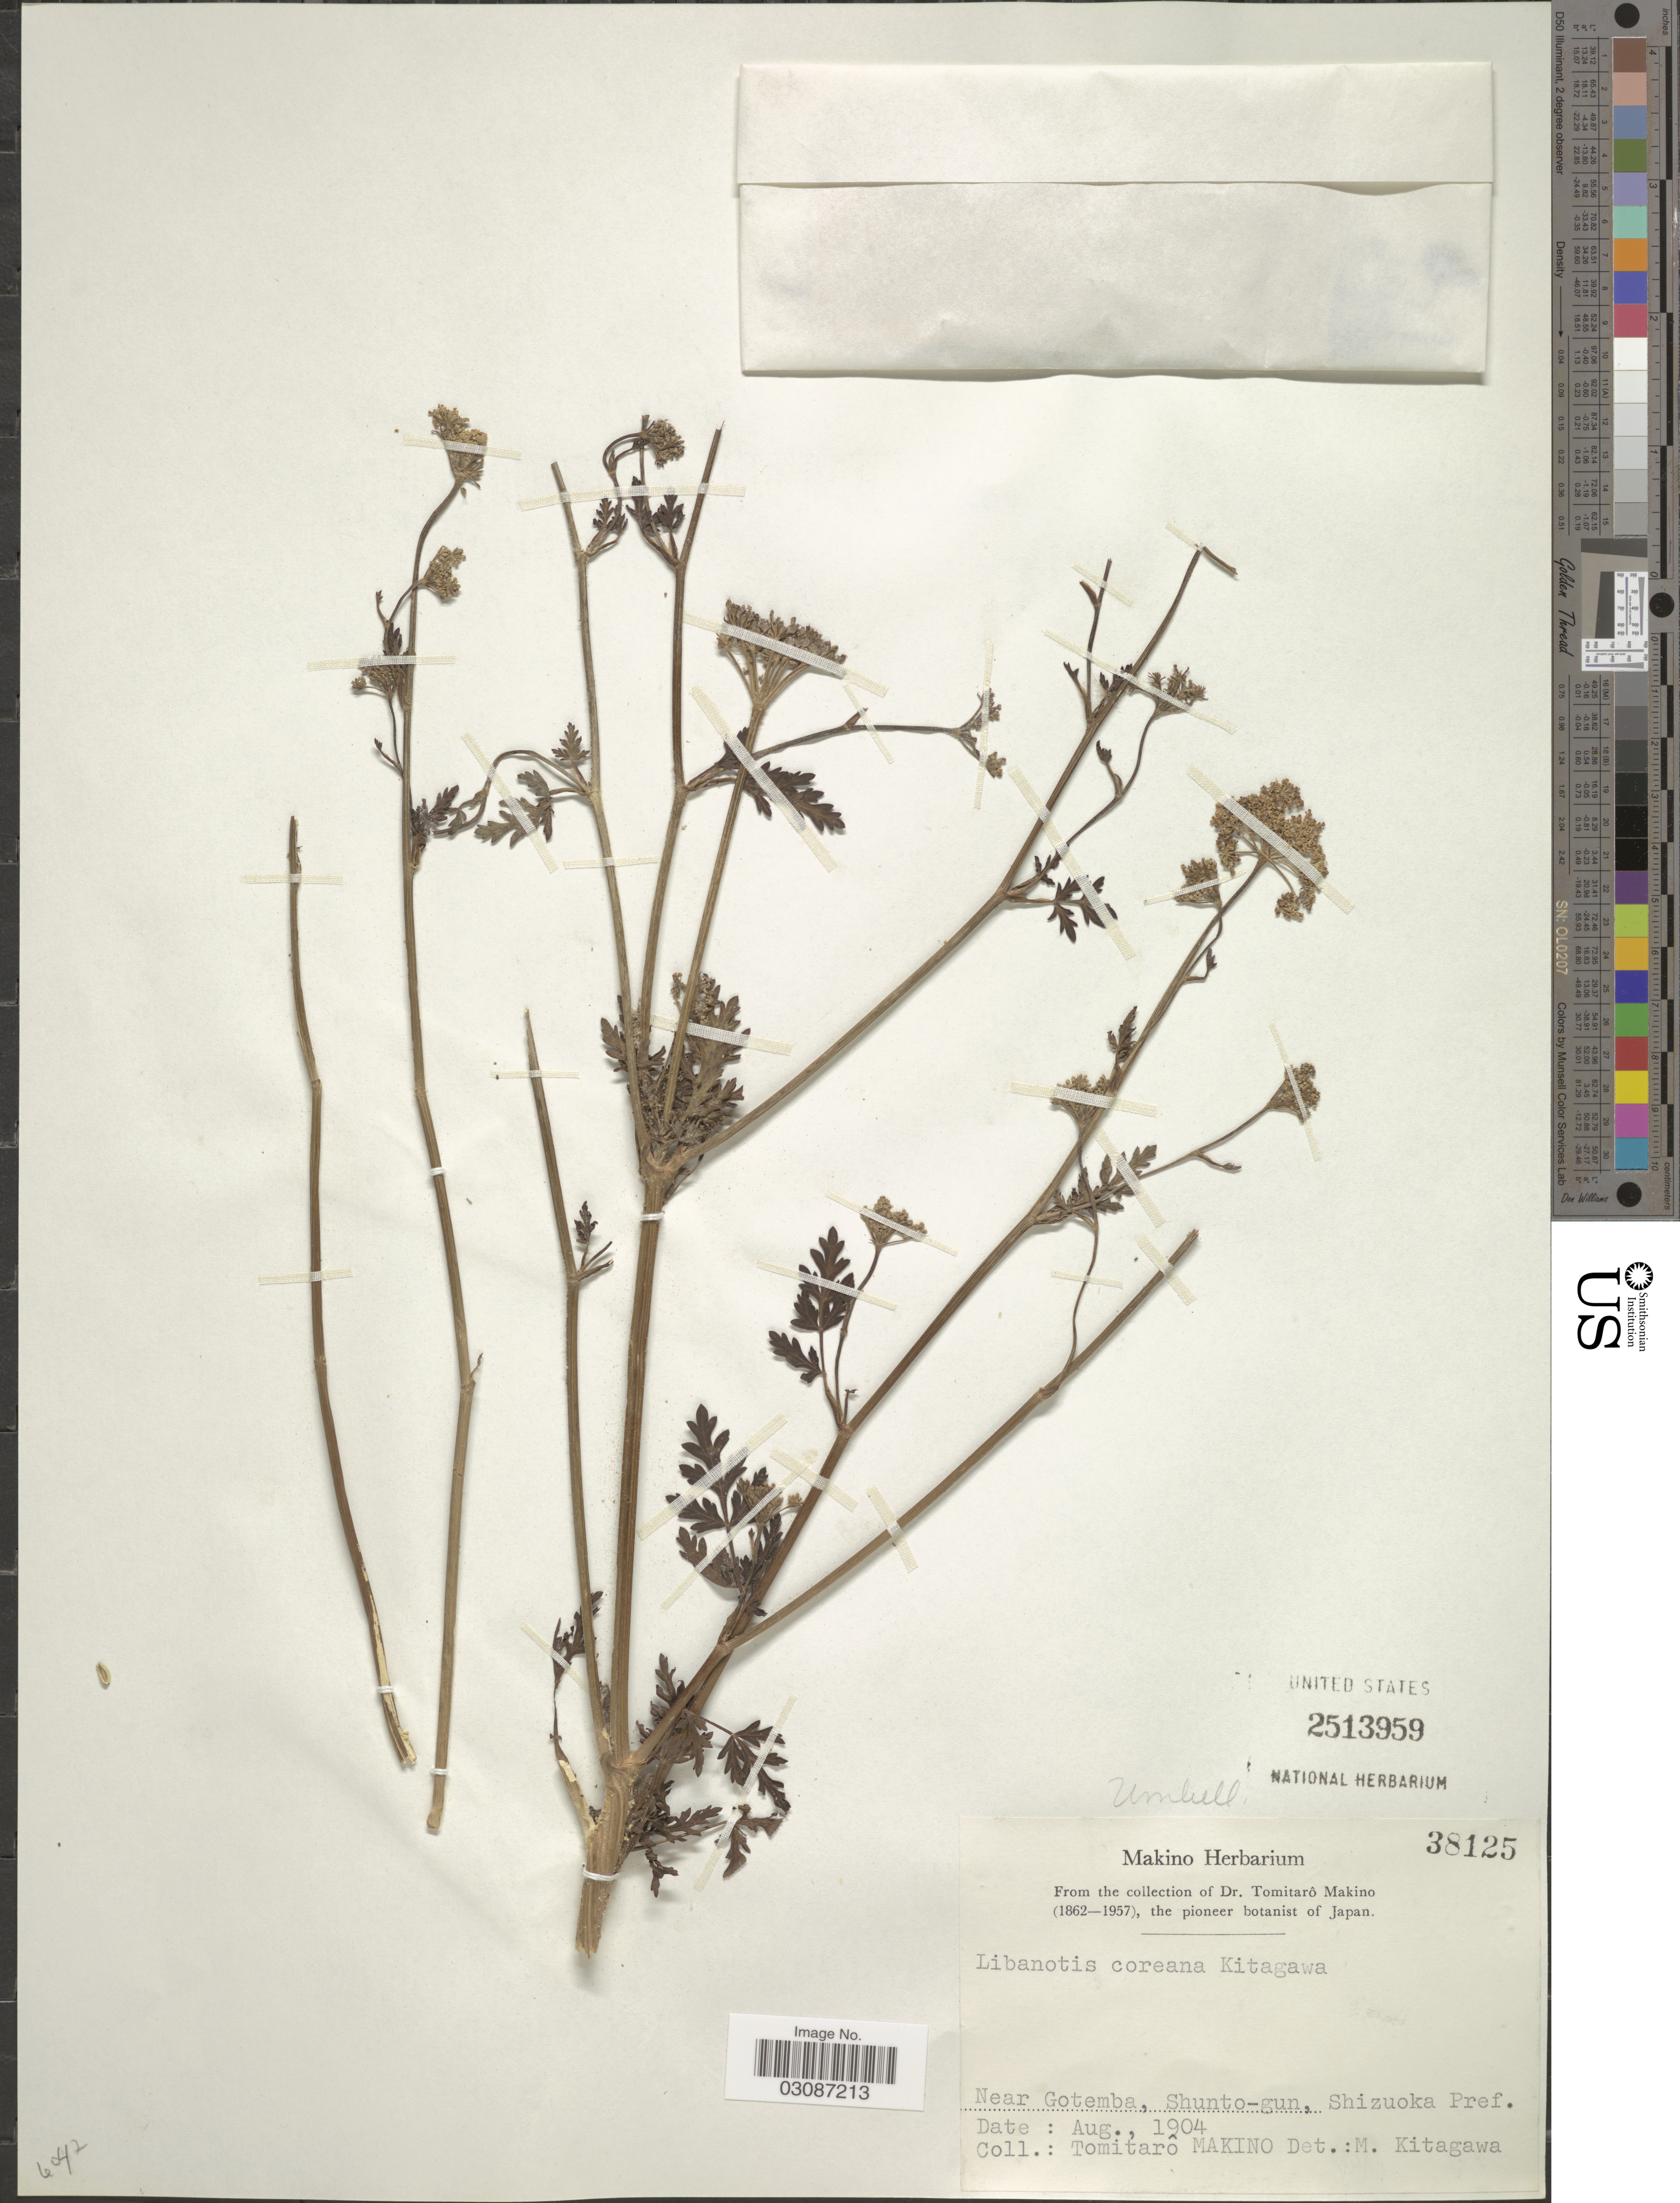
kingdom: Plantae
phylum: Tracheophyta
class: Magnoliopsida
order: Apiales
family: Apiaceae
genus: Libanotis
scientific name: Libanotis coreana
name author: (H. Wolff) Kitag.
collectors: T. Makino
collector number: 38125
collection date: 1904-08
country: Japan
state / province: Sizuoka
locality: Near Gotemba, Shunto-gun, Shizuoka Pref.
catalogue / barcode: US 2513959